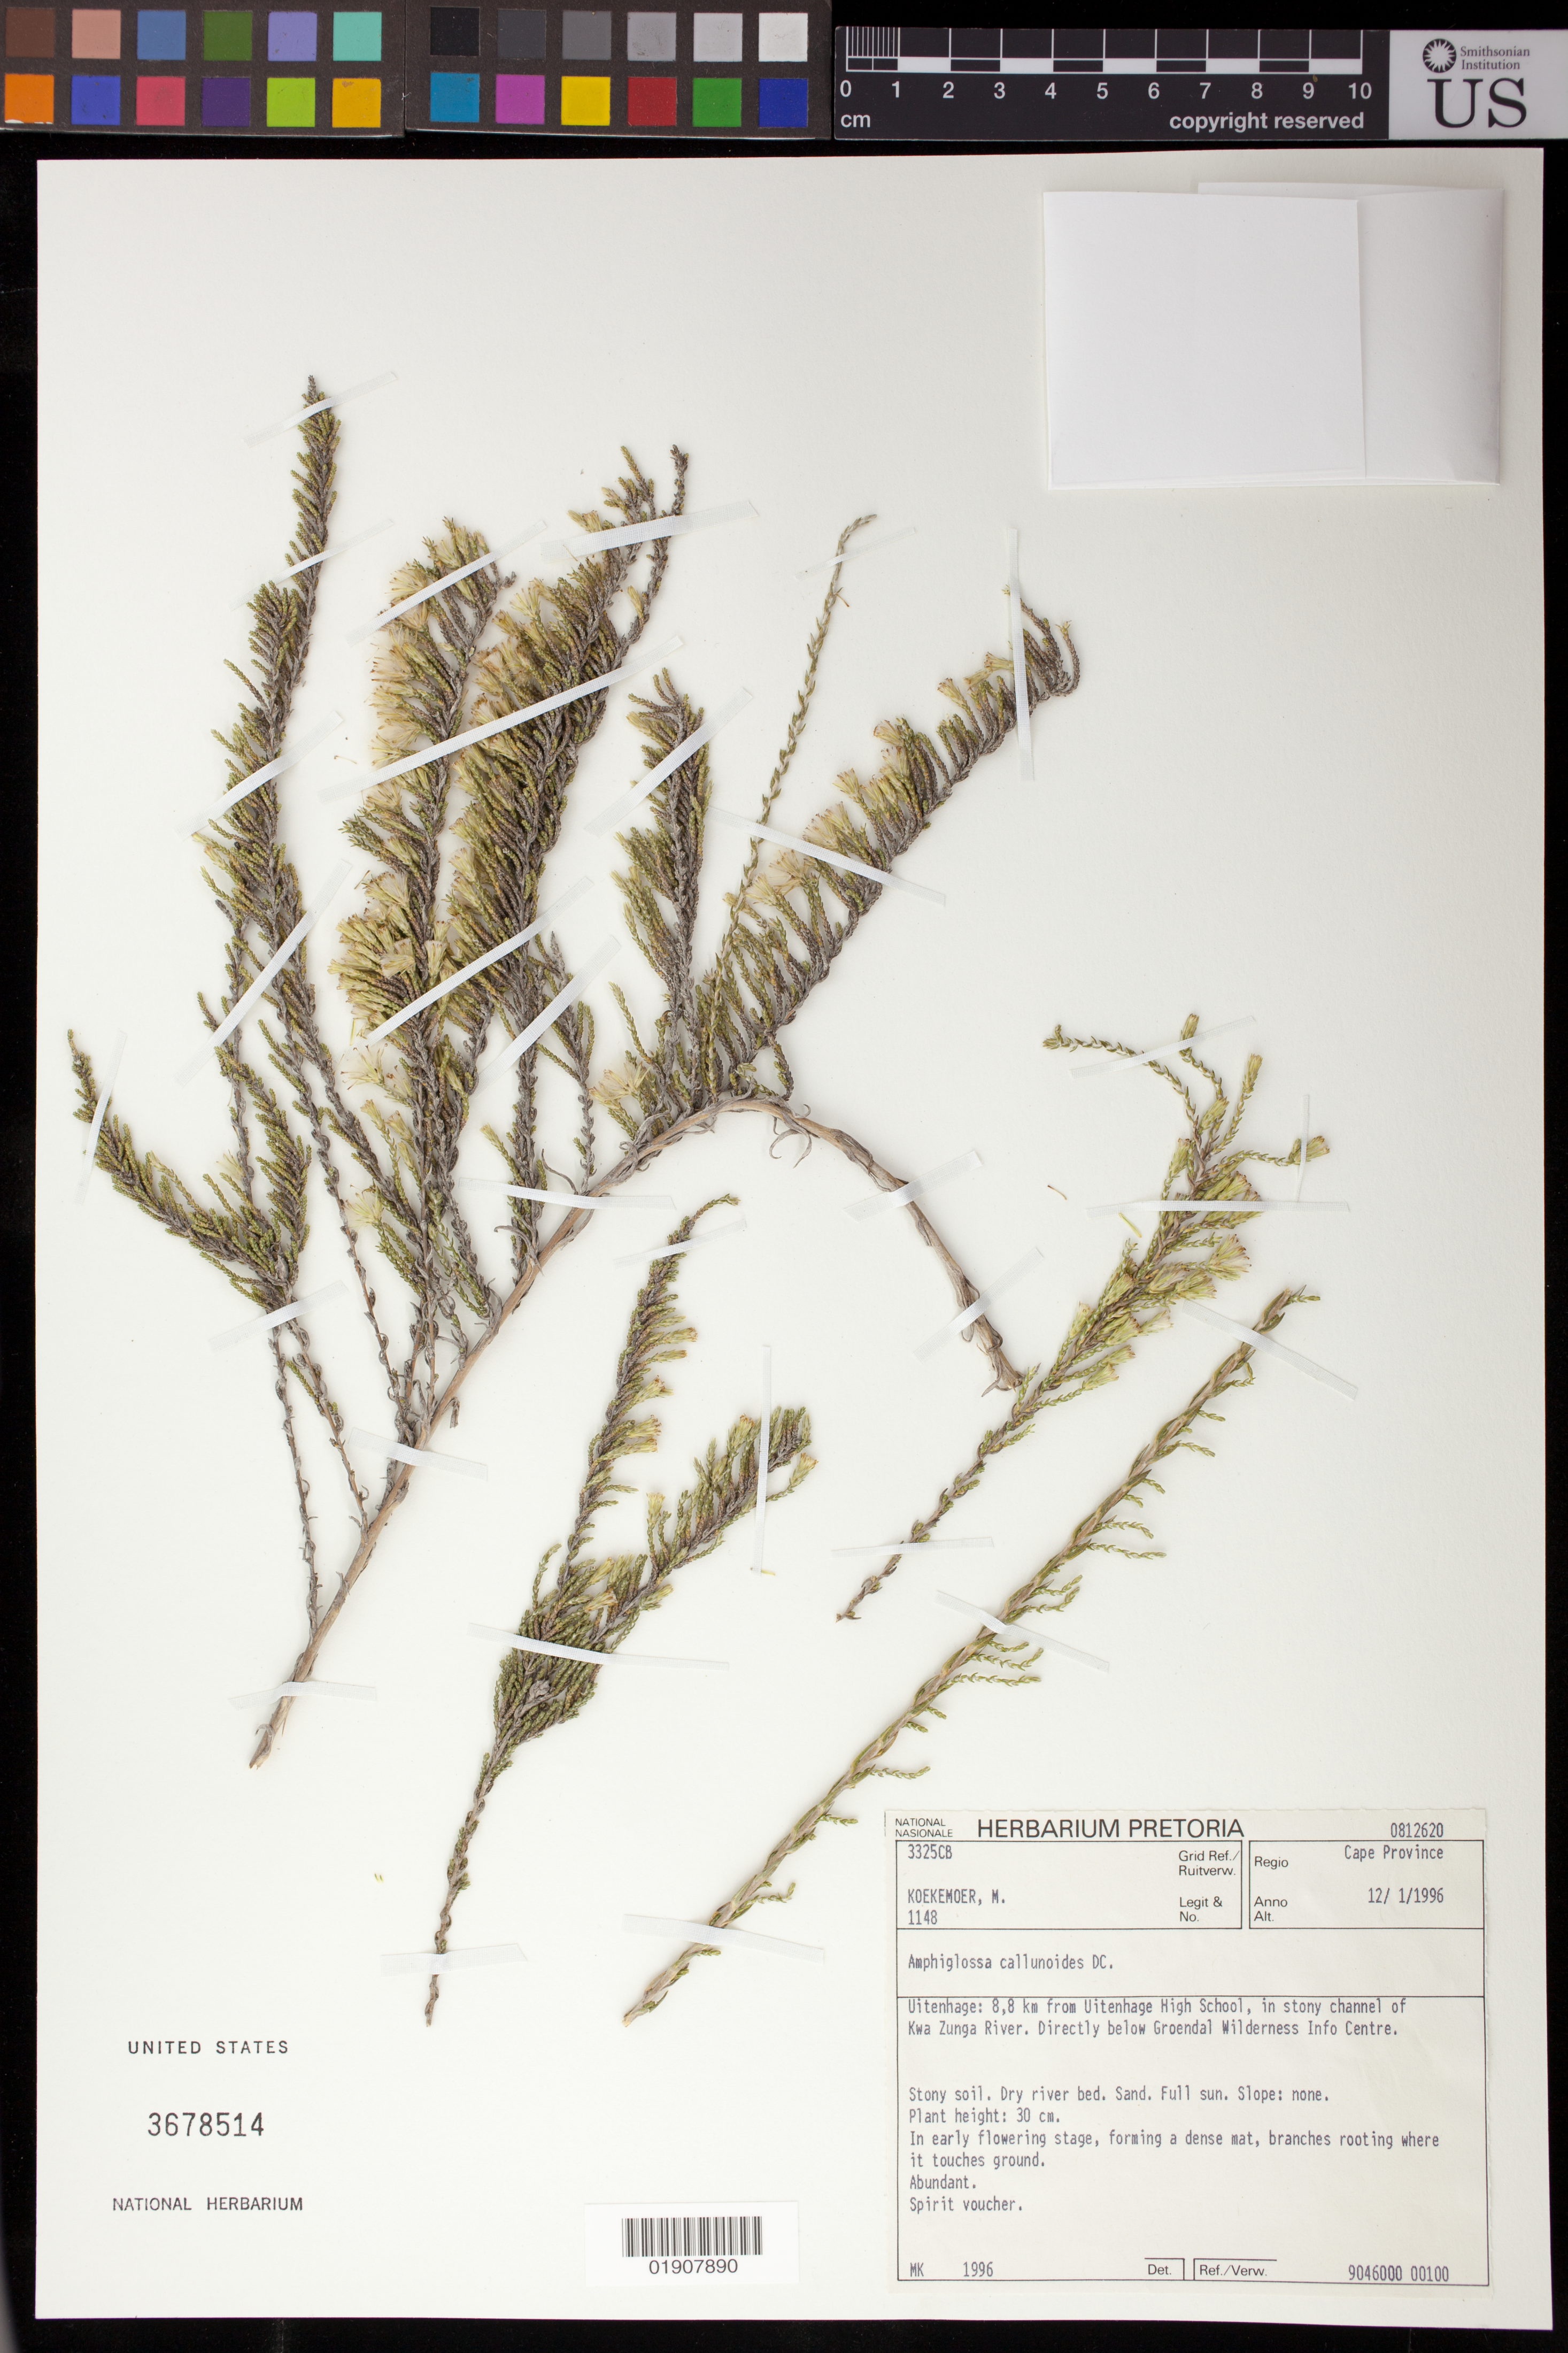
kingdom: Plantae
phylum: Tracheophyta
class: Magnoliopsida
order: Asterales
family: Asteraceae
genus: Amphiglossa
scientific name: Amphiglossa callunoides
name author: DC.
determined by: Koekemoer, M.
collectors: M. Koekemoer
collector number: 1148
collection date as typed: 12/1/1996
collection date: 1996-01-12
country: South Africa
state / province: Eastern Cape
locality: Uitenhage: 8.8 km from Uitenhage High School, in stony channel of Kwa Zunga River. Directly below Groendal Wilderness Info Centre.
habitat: Stony soil. Dry river bed. Sand. Full sun.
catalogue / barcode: US 3678514